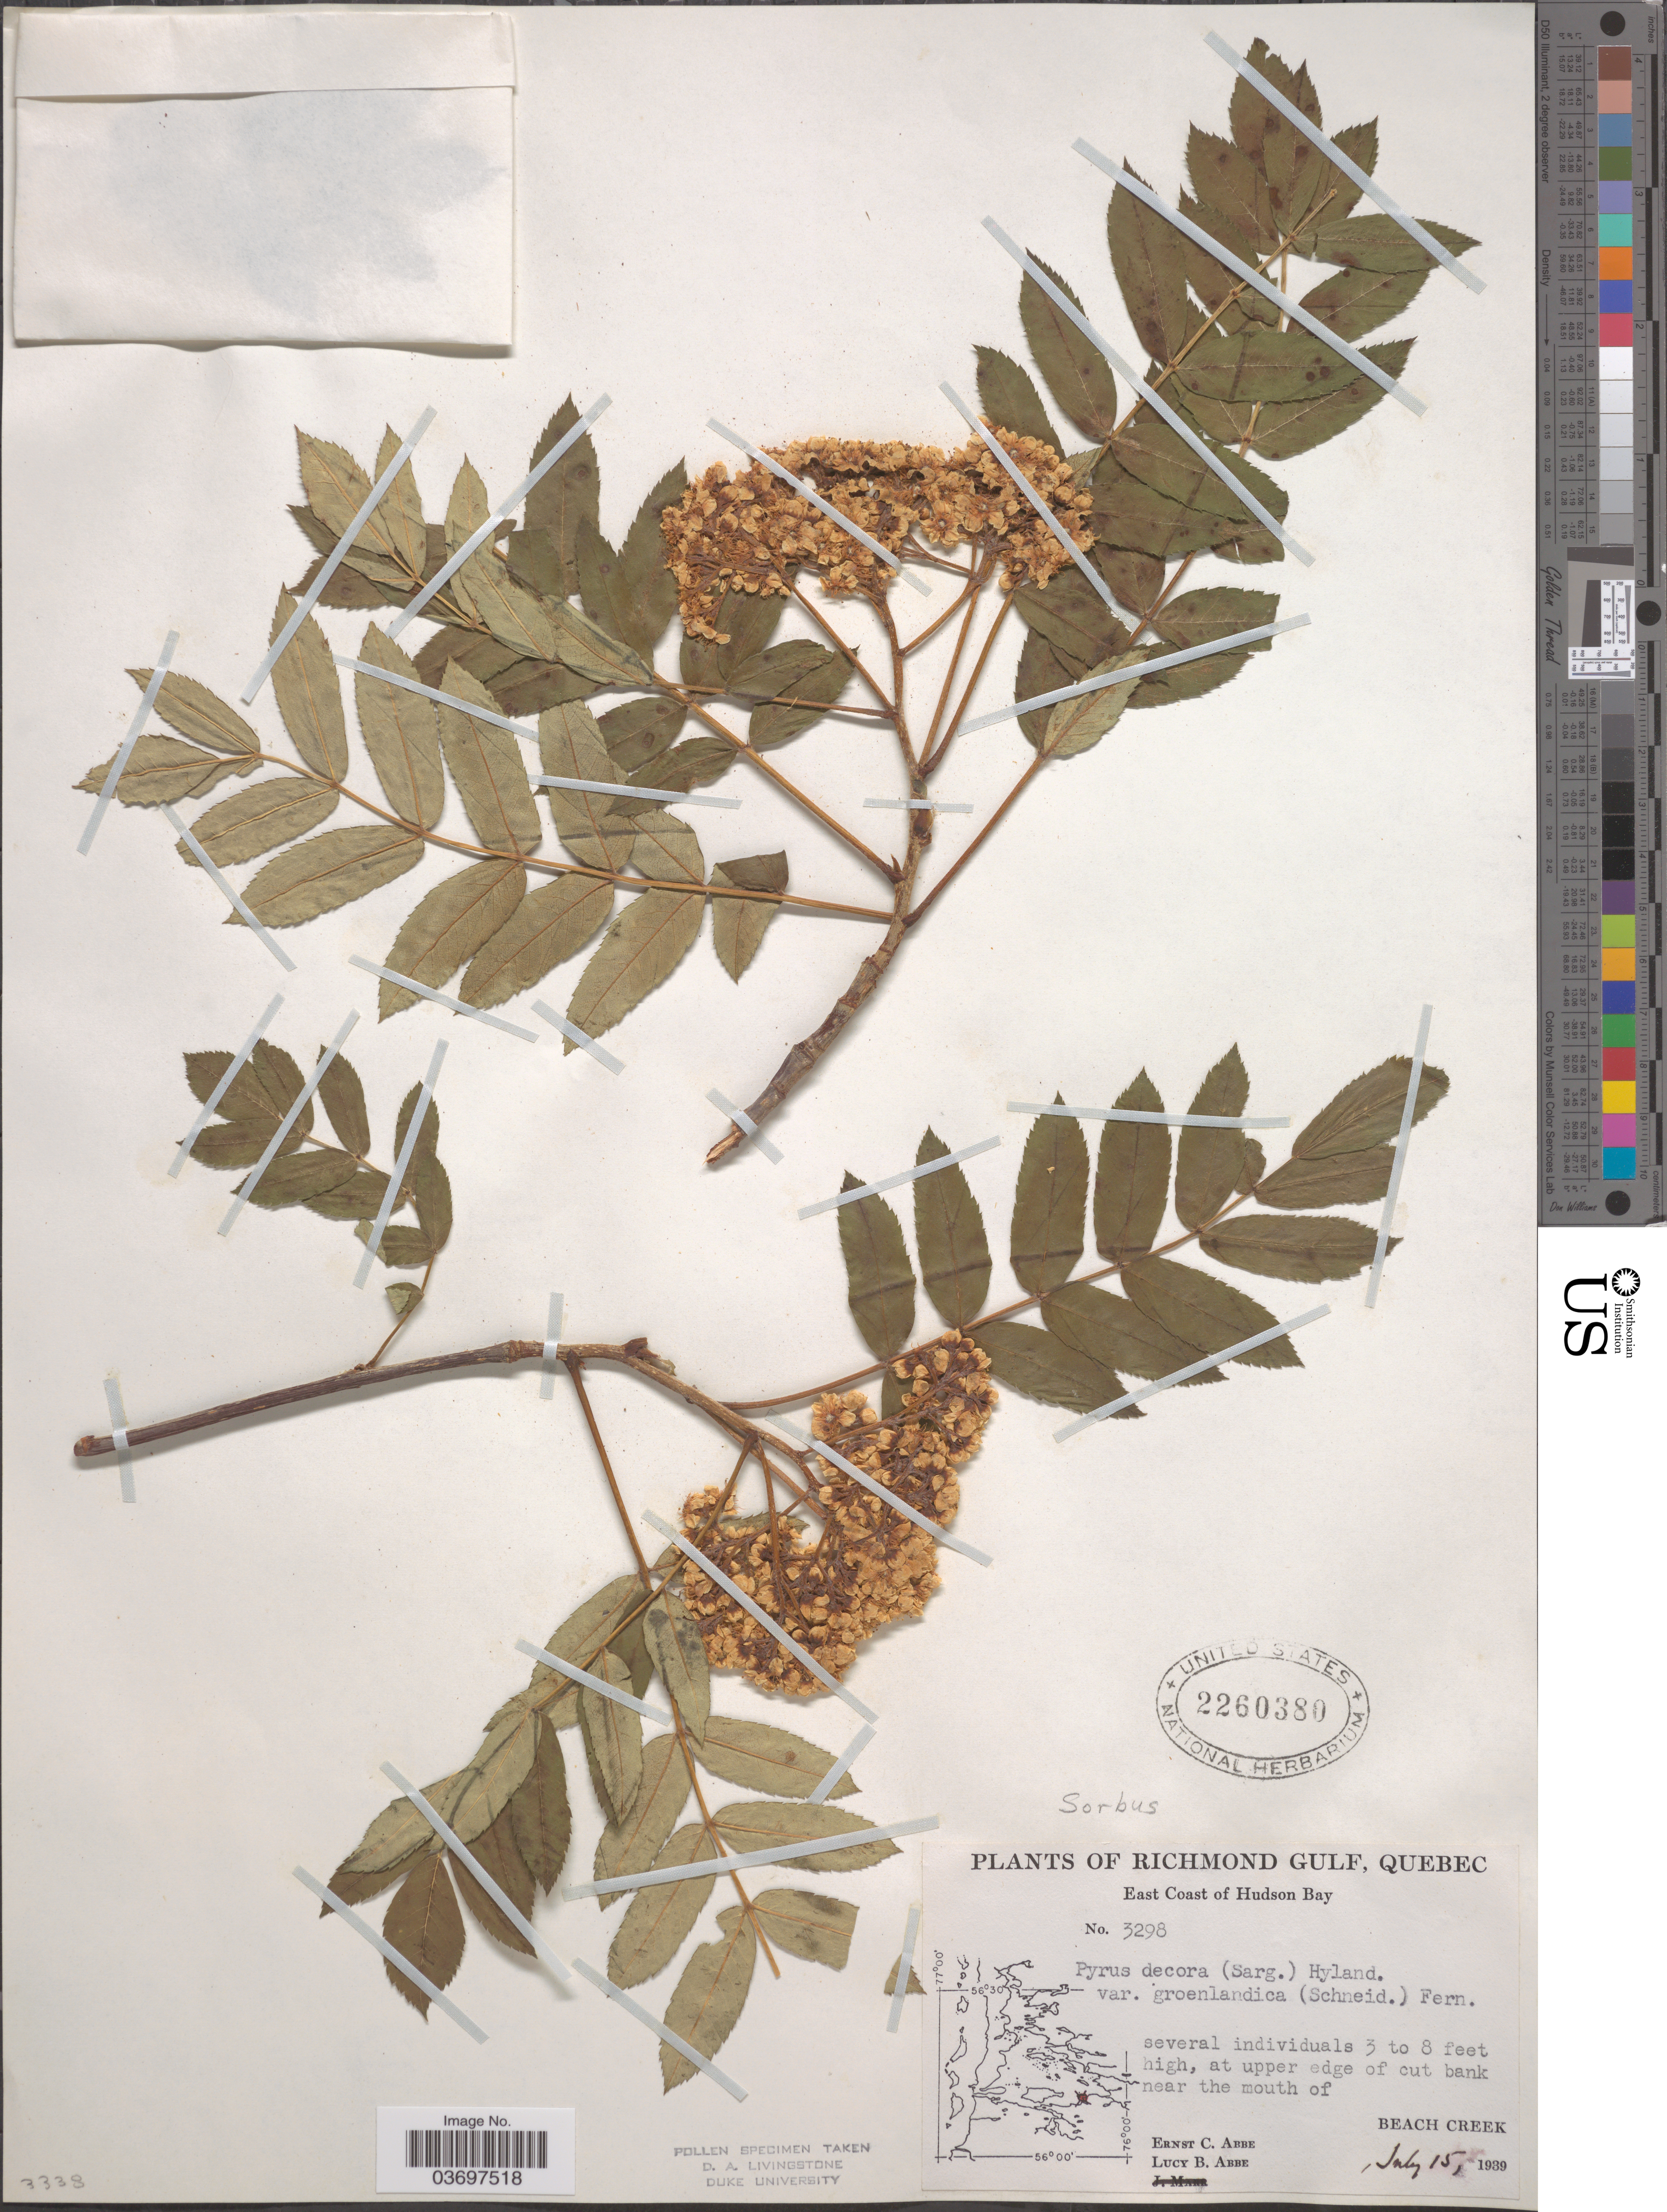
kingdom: Plantae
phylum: Tracheophyta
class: Magnoliopsida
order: Rosales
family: Rosaceae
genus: Sorbus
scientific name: Sorbus decora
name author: (Sarg.) C.K. Schneid.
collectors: E. C. Abbe & L. B. Abbe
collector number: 3298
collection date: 1939-07-15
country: Canada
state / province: Quebec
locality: Richmond Gulf. East Coast of Hudson Bay. At upper edge of cut bank near the mouth of Beach Creek.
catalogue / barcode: US 2260380